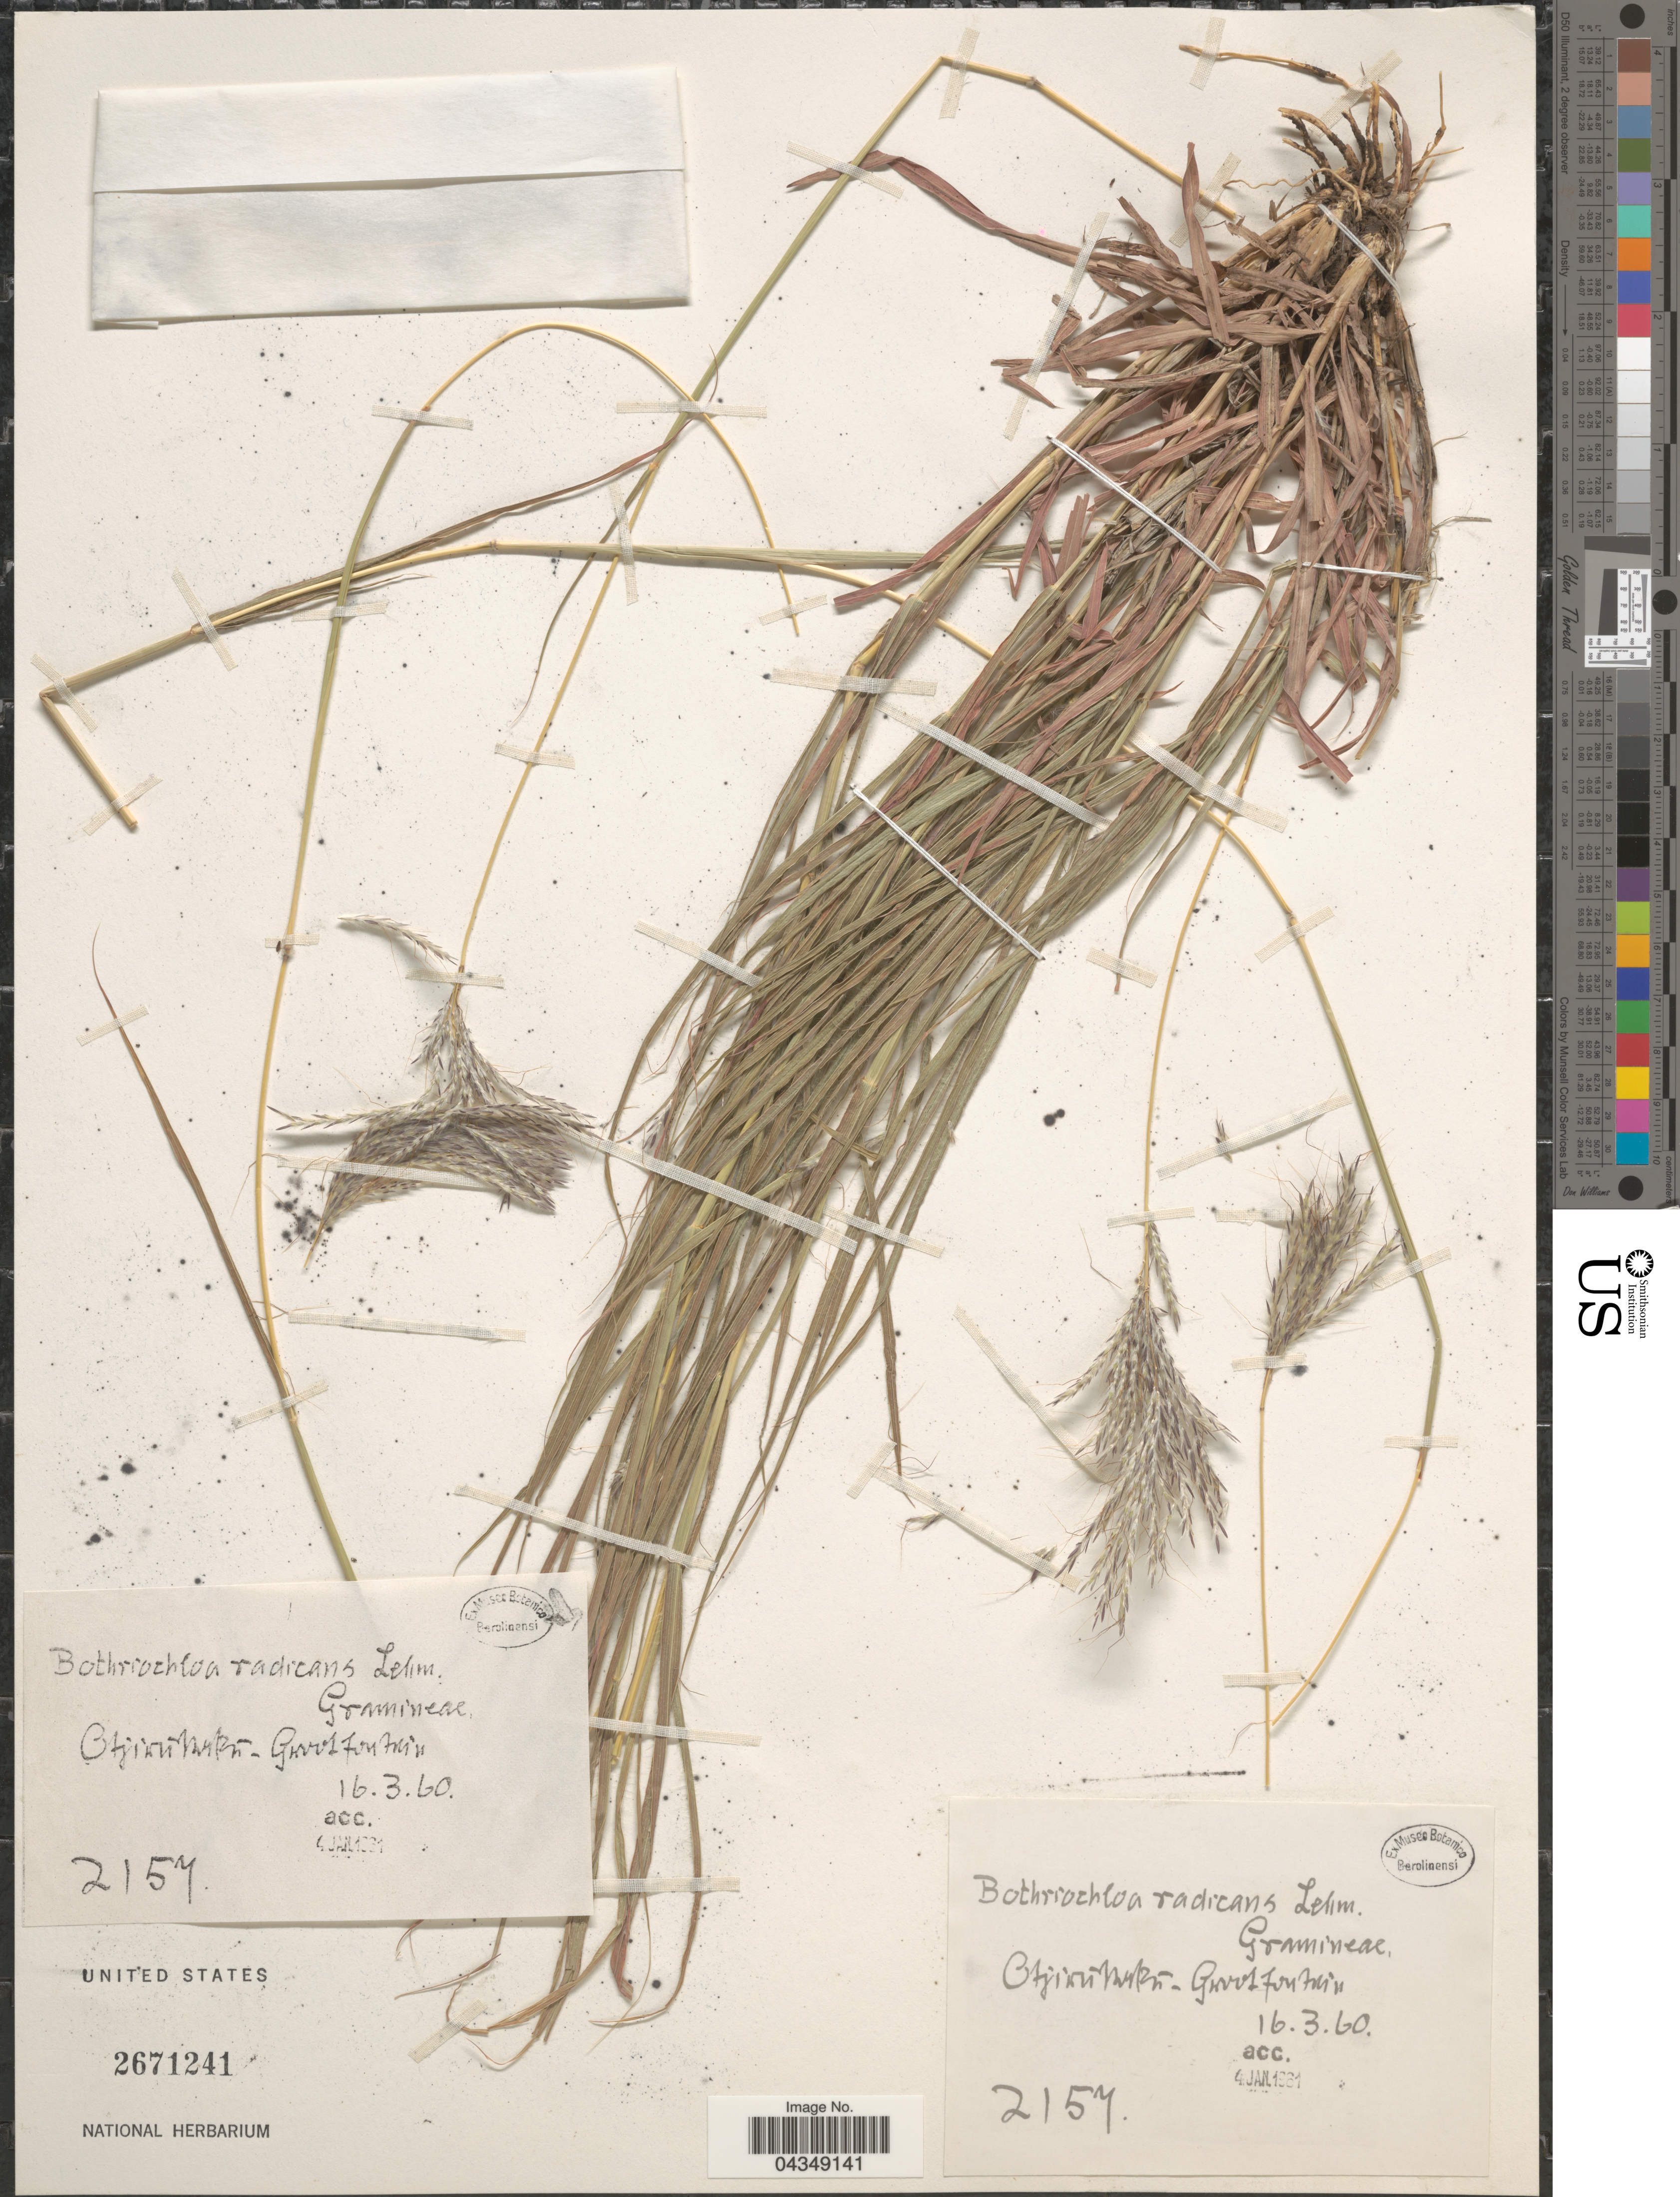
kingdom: Plantae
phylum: Tracheophyta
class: Liliopsida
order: Poales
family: Poaceae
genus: Bothriochloa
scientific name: Bothriochloa radicans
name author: (Lehm.) A. Camus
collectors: ex Museo Botanico Berolinensi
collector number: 2157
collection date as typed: Transcribed d/m/y: 16/3/60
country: Namibia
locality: Otjirukaku - Grootfontein.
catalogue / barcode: US 2671241